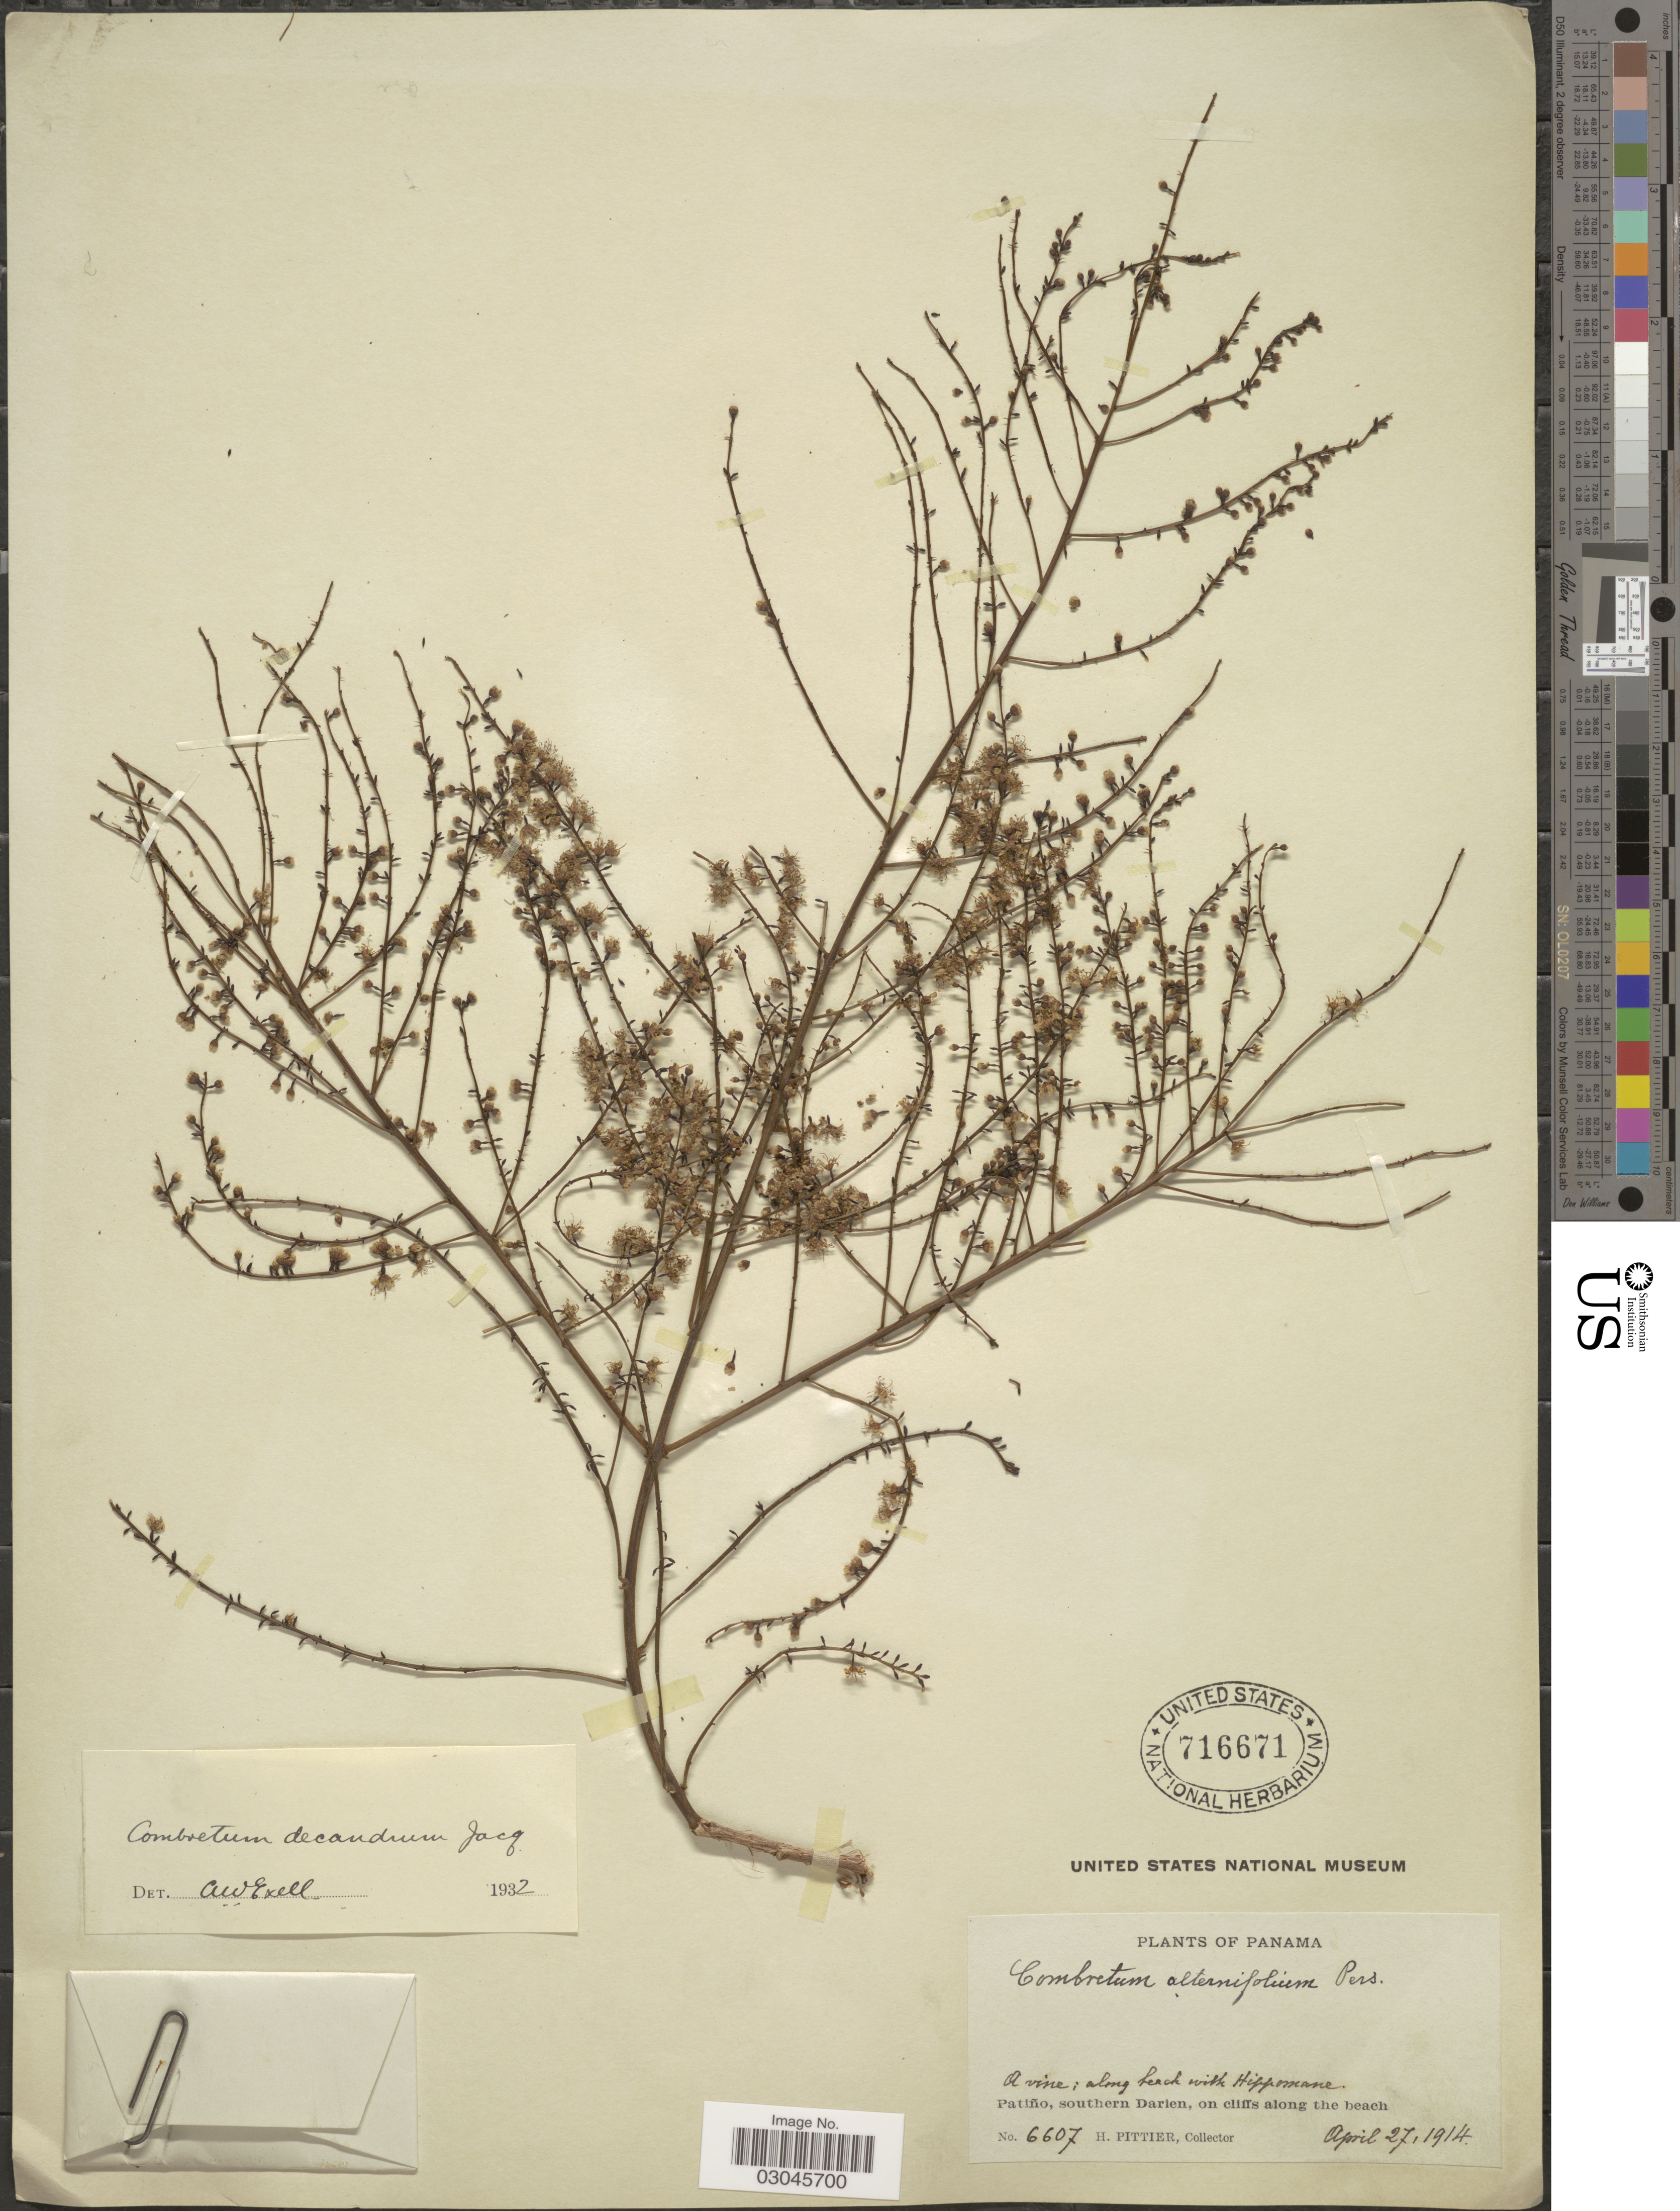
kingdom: Plantae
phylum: Tracheophyta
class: Magnoliopsida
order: Myrtales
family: Combretaceae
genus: Combretum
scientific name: Combretum decandrum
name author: Jacq.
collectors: H. F. Pittier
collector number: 6607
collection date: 1914-04-27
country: Panama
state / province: Darién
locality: Patiño, southern Darien, on cliffs along the beach.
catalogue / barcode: US 716671